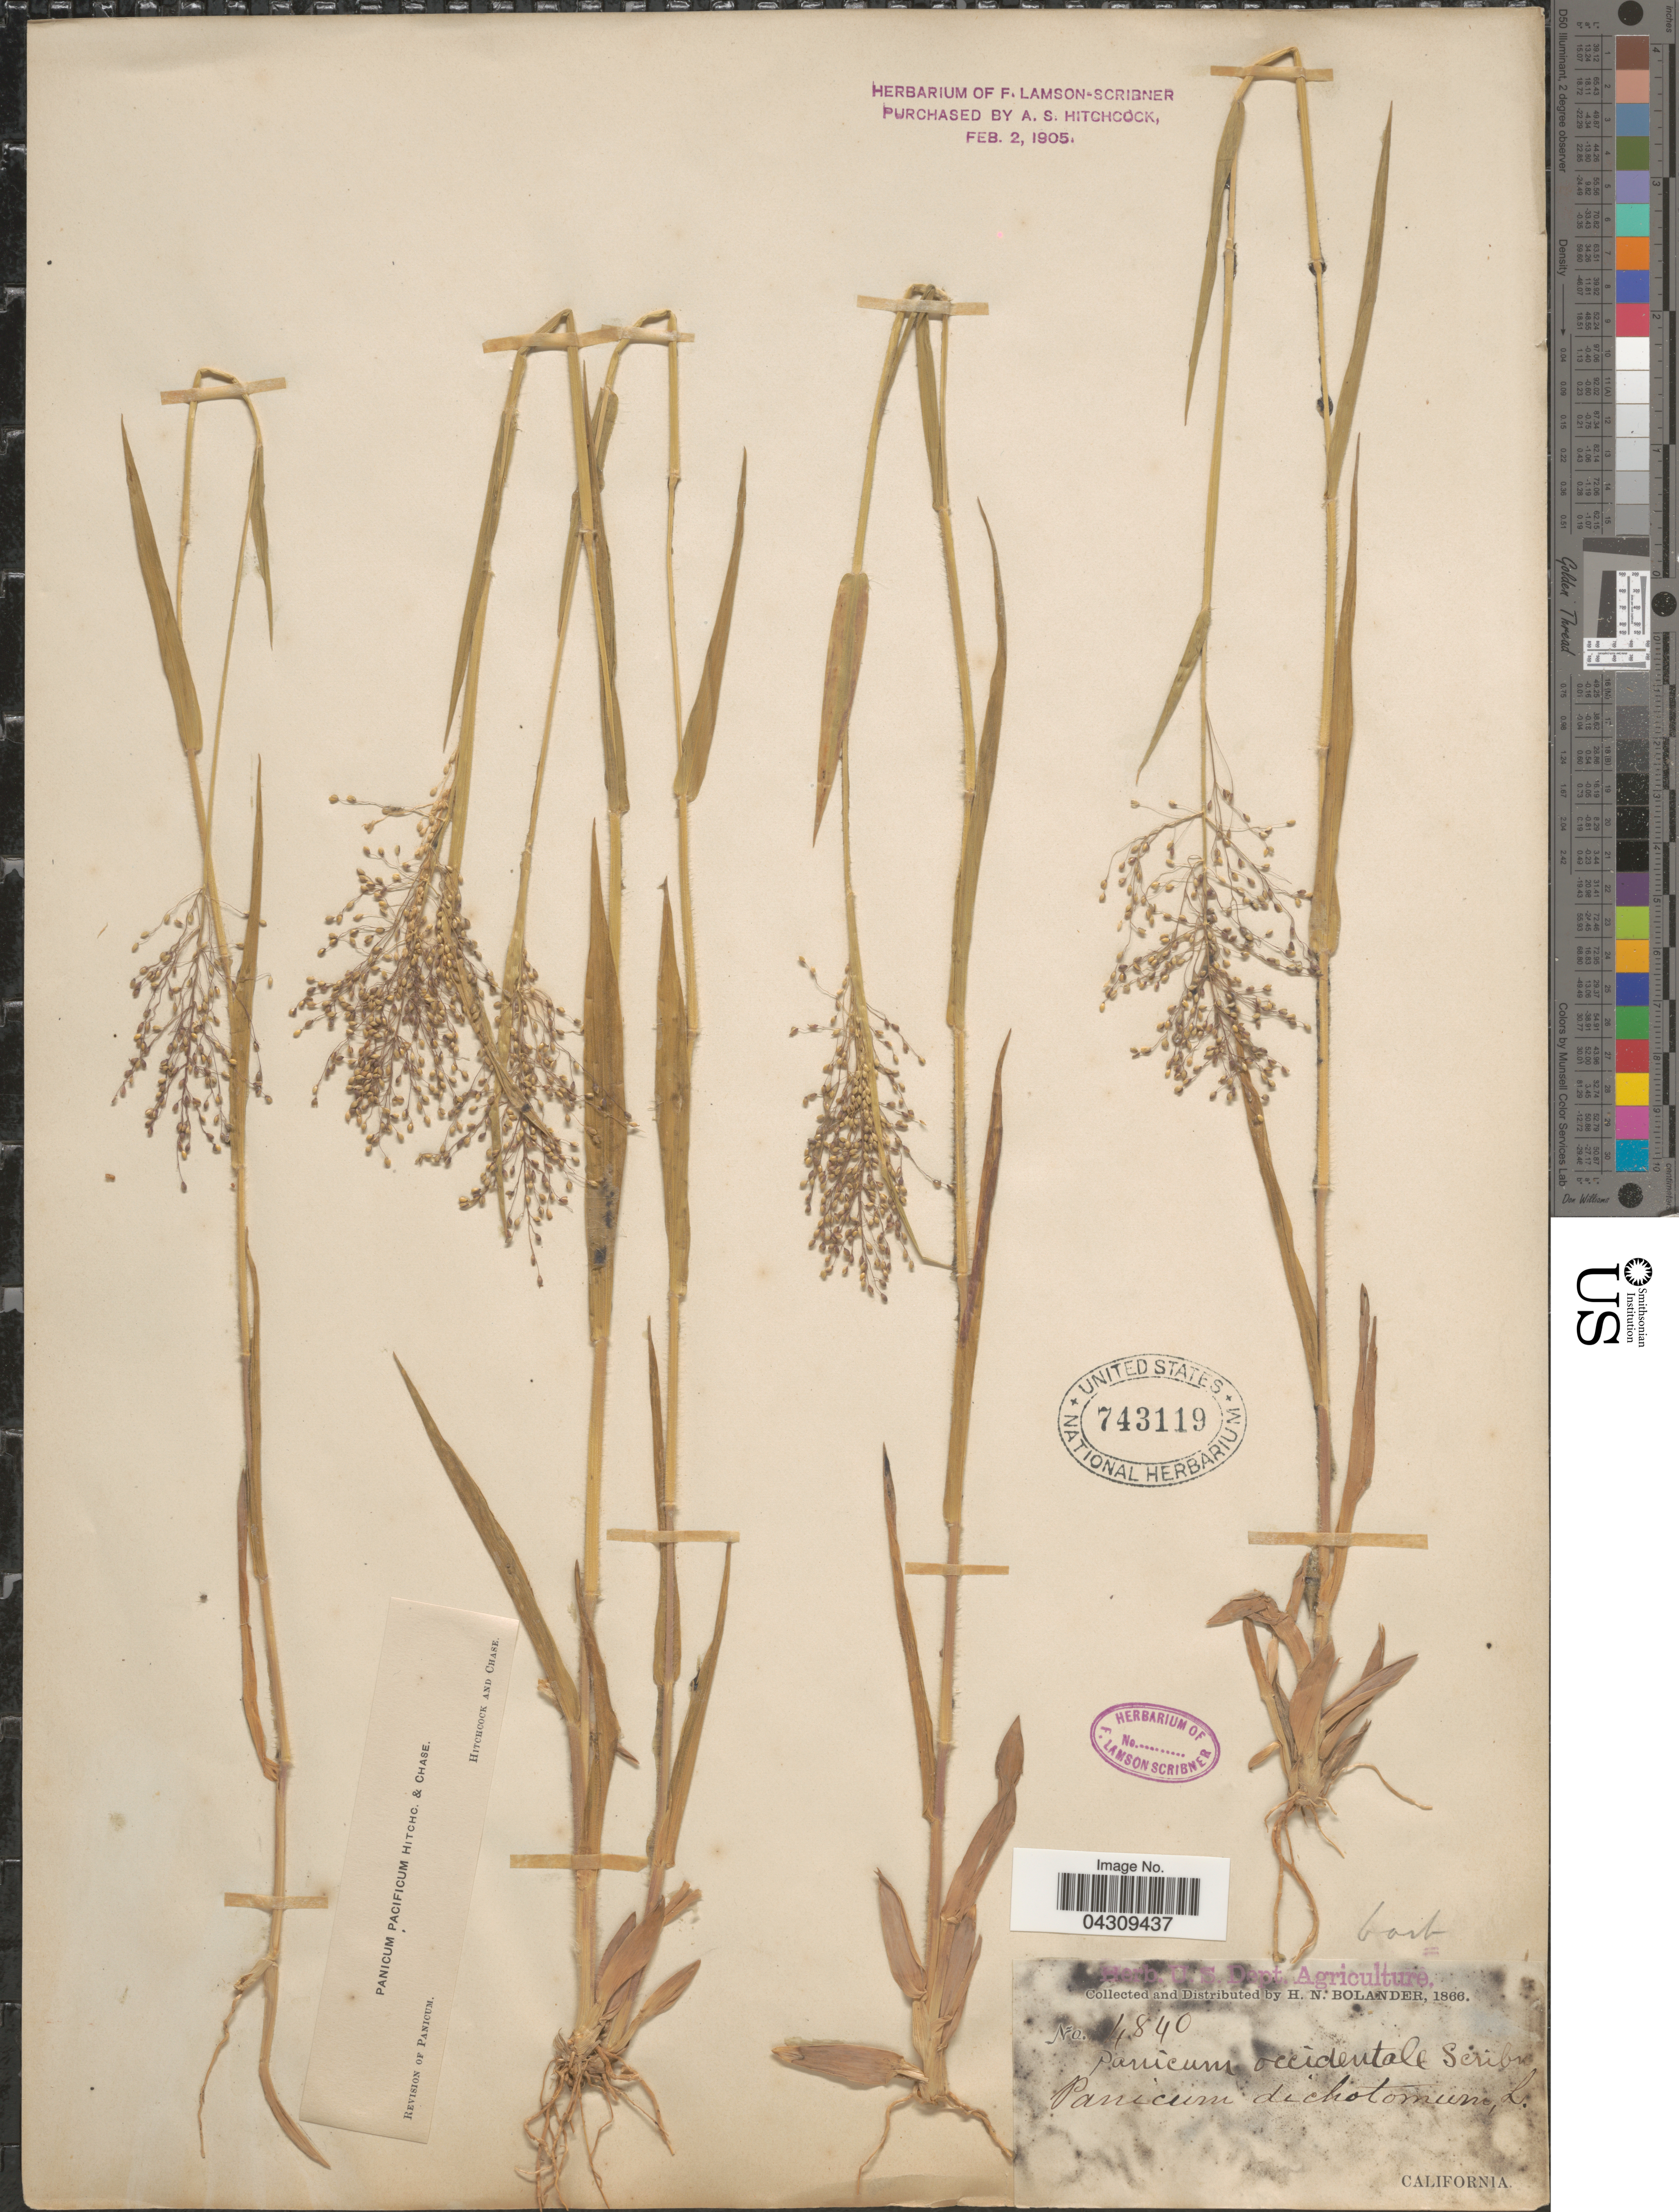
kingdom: Plantae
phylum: Tracheophyta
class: Liliopsida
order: Poales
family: Poaceae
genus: Dichanthelium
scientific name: Dichanthelium acuminatum var. acuminatum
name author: (Sw.) Gould & C.A. Clark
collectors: H. Bolander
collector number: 4840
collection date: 1866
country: United States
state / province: California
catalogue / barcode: US 743119